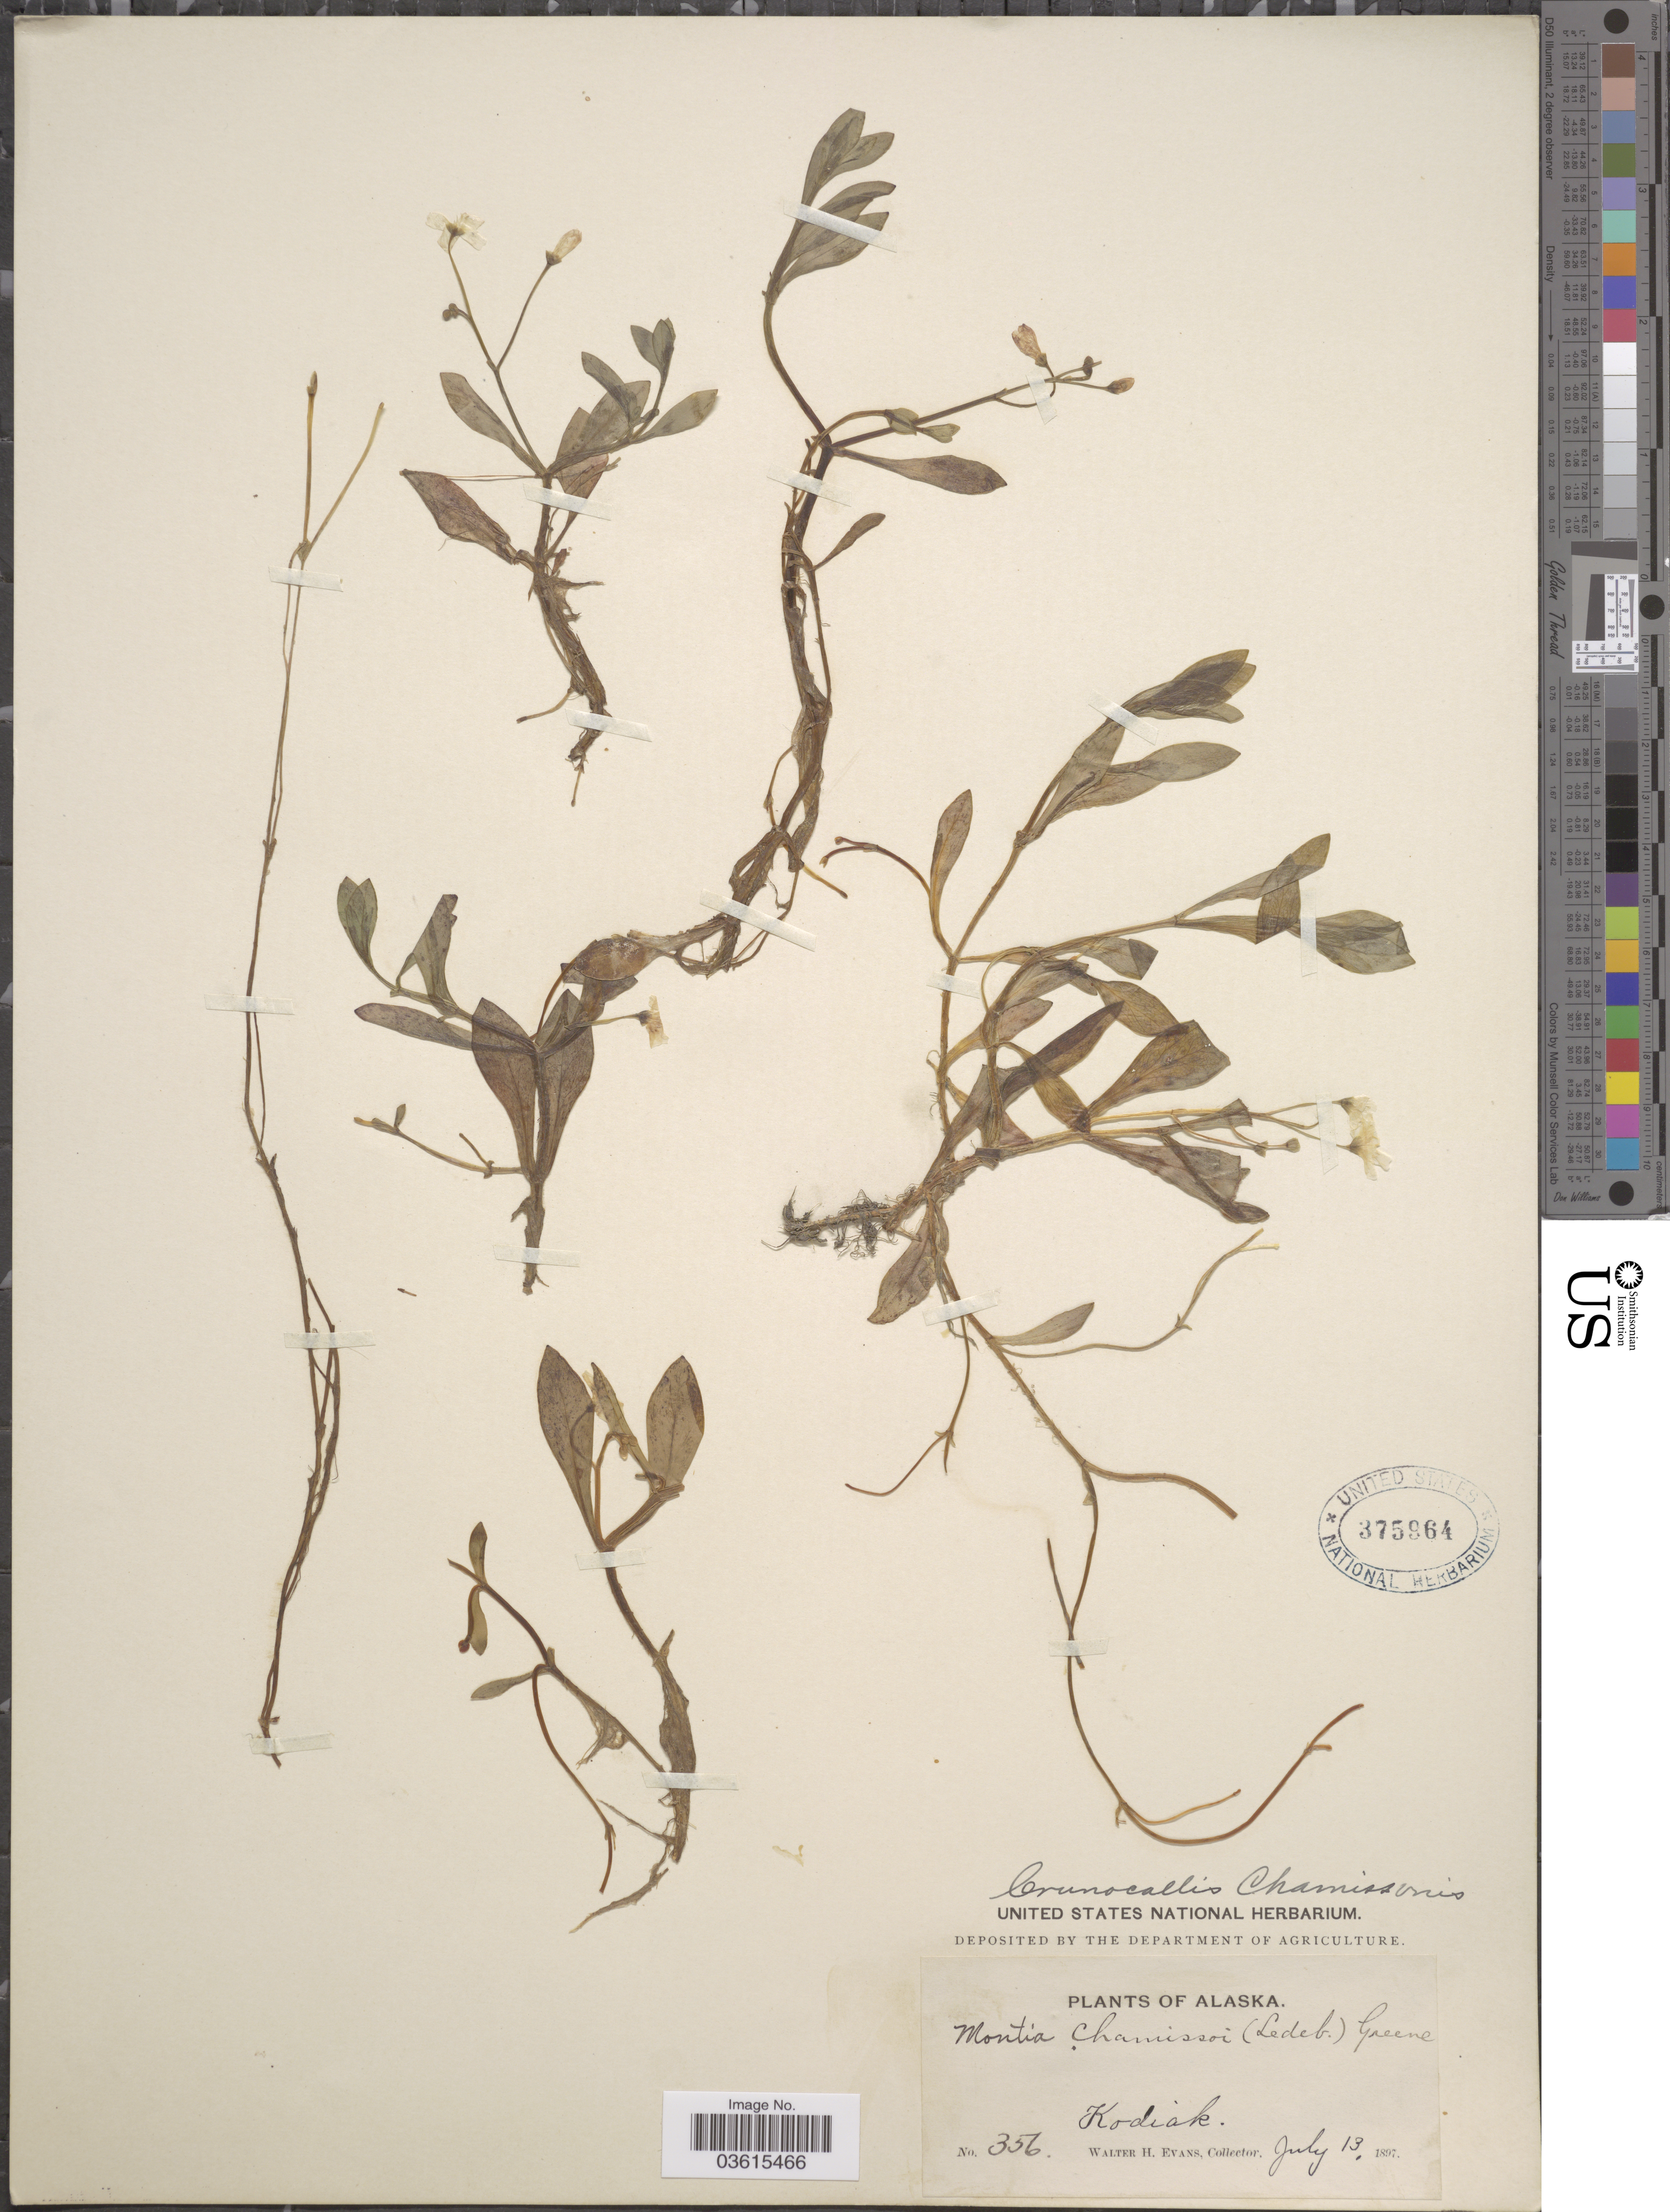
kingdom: Plantae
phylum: Tracheophyta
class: Magnoliopsida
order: Caryophyllales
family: Montiaceae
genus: Montia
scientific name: Montia chamissoi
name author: (Ledeb. ex Spreng.) Greene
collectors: W. H. Evans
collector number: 356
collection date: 1897-07-13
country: United States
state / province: Alaska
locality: Kodiak.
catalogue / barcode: US 375964